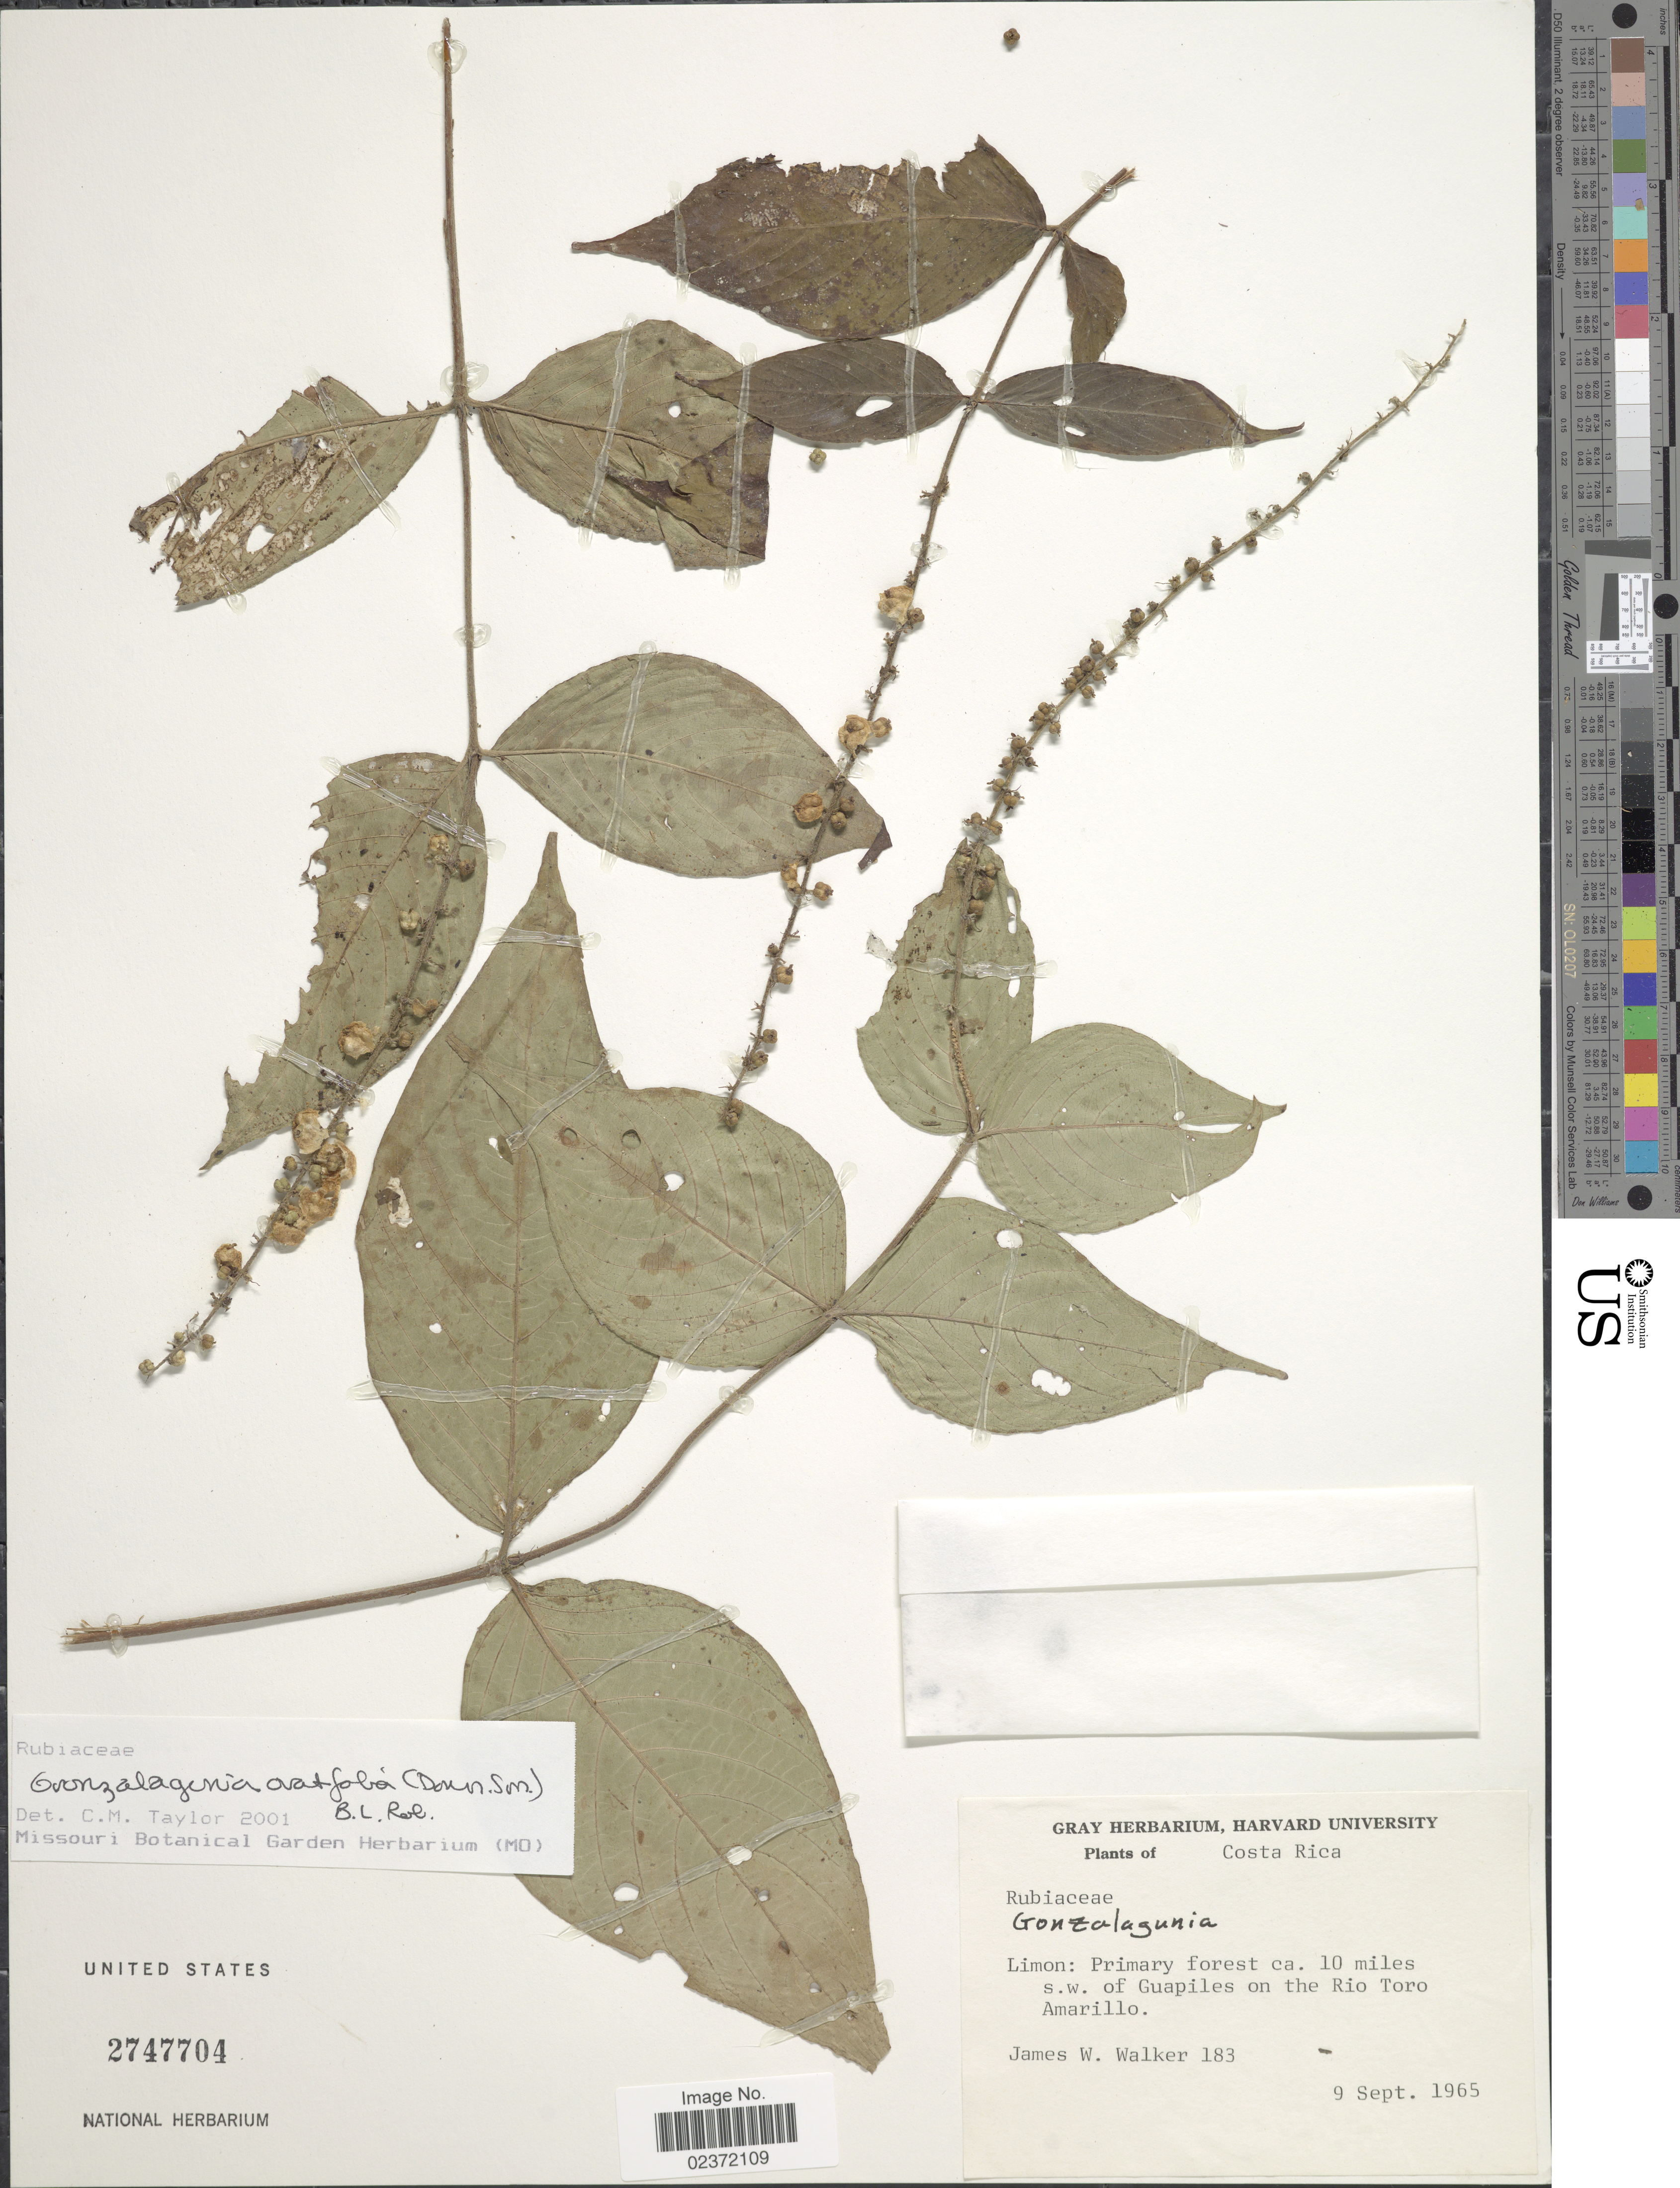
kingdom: Plantae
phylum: Tracheophyta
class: Magnoliopsida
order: Gentianales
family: Rubiaceae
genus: Gonzalagunia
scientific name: Gonzalagunia ovatifolia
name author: (Donn. Sm.) B.L. Rob.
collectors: J. W. Walker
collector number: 183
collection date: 1965-09-09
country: Costa Rica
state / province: Limón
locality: Limon: Primary forest 10 miles s.w. of Guapiles on the Rio Toro Amarillo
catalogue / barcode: US 2747704